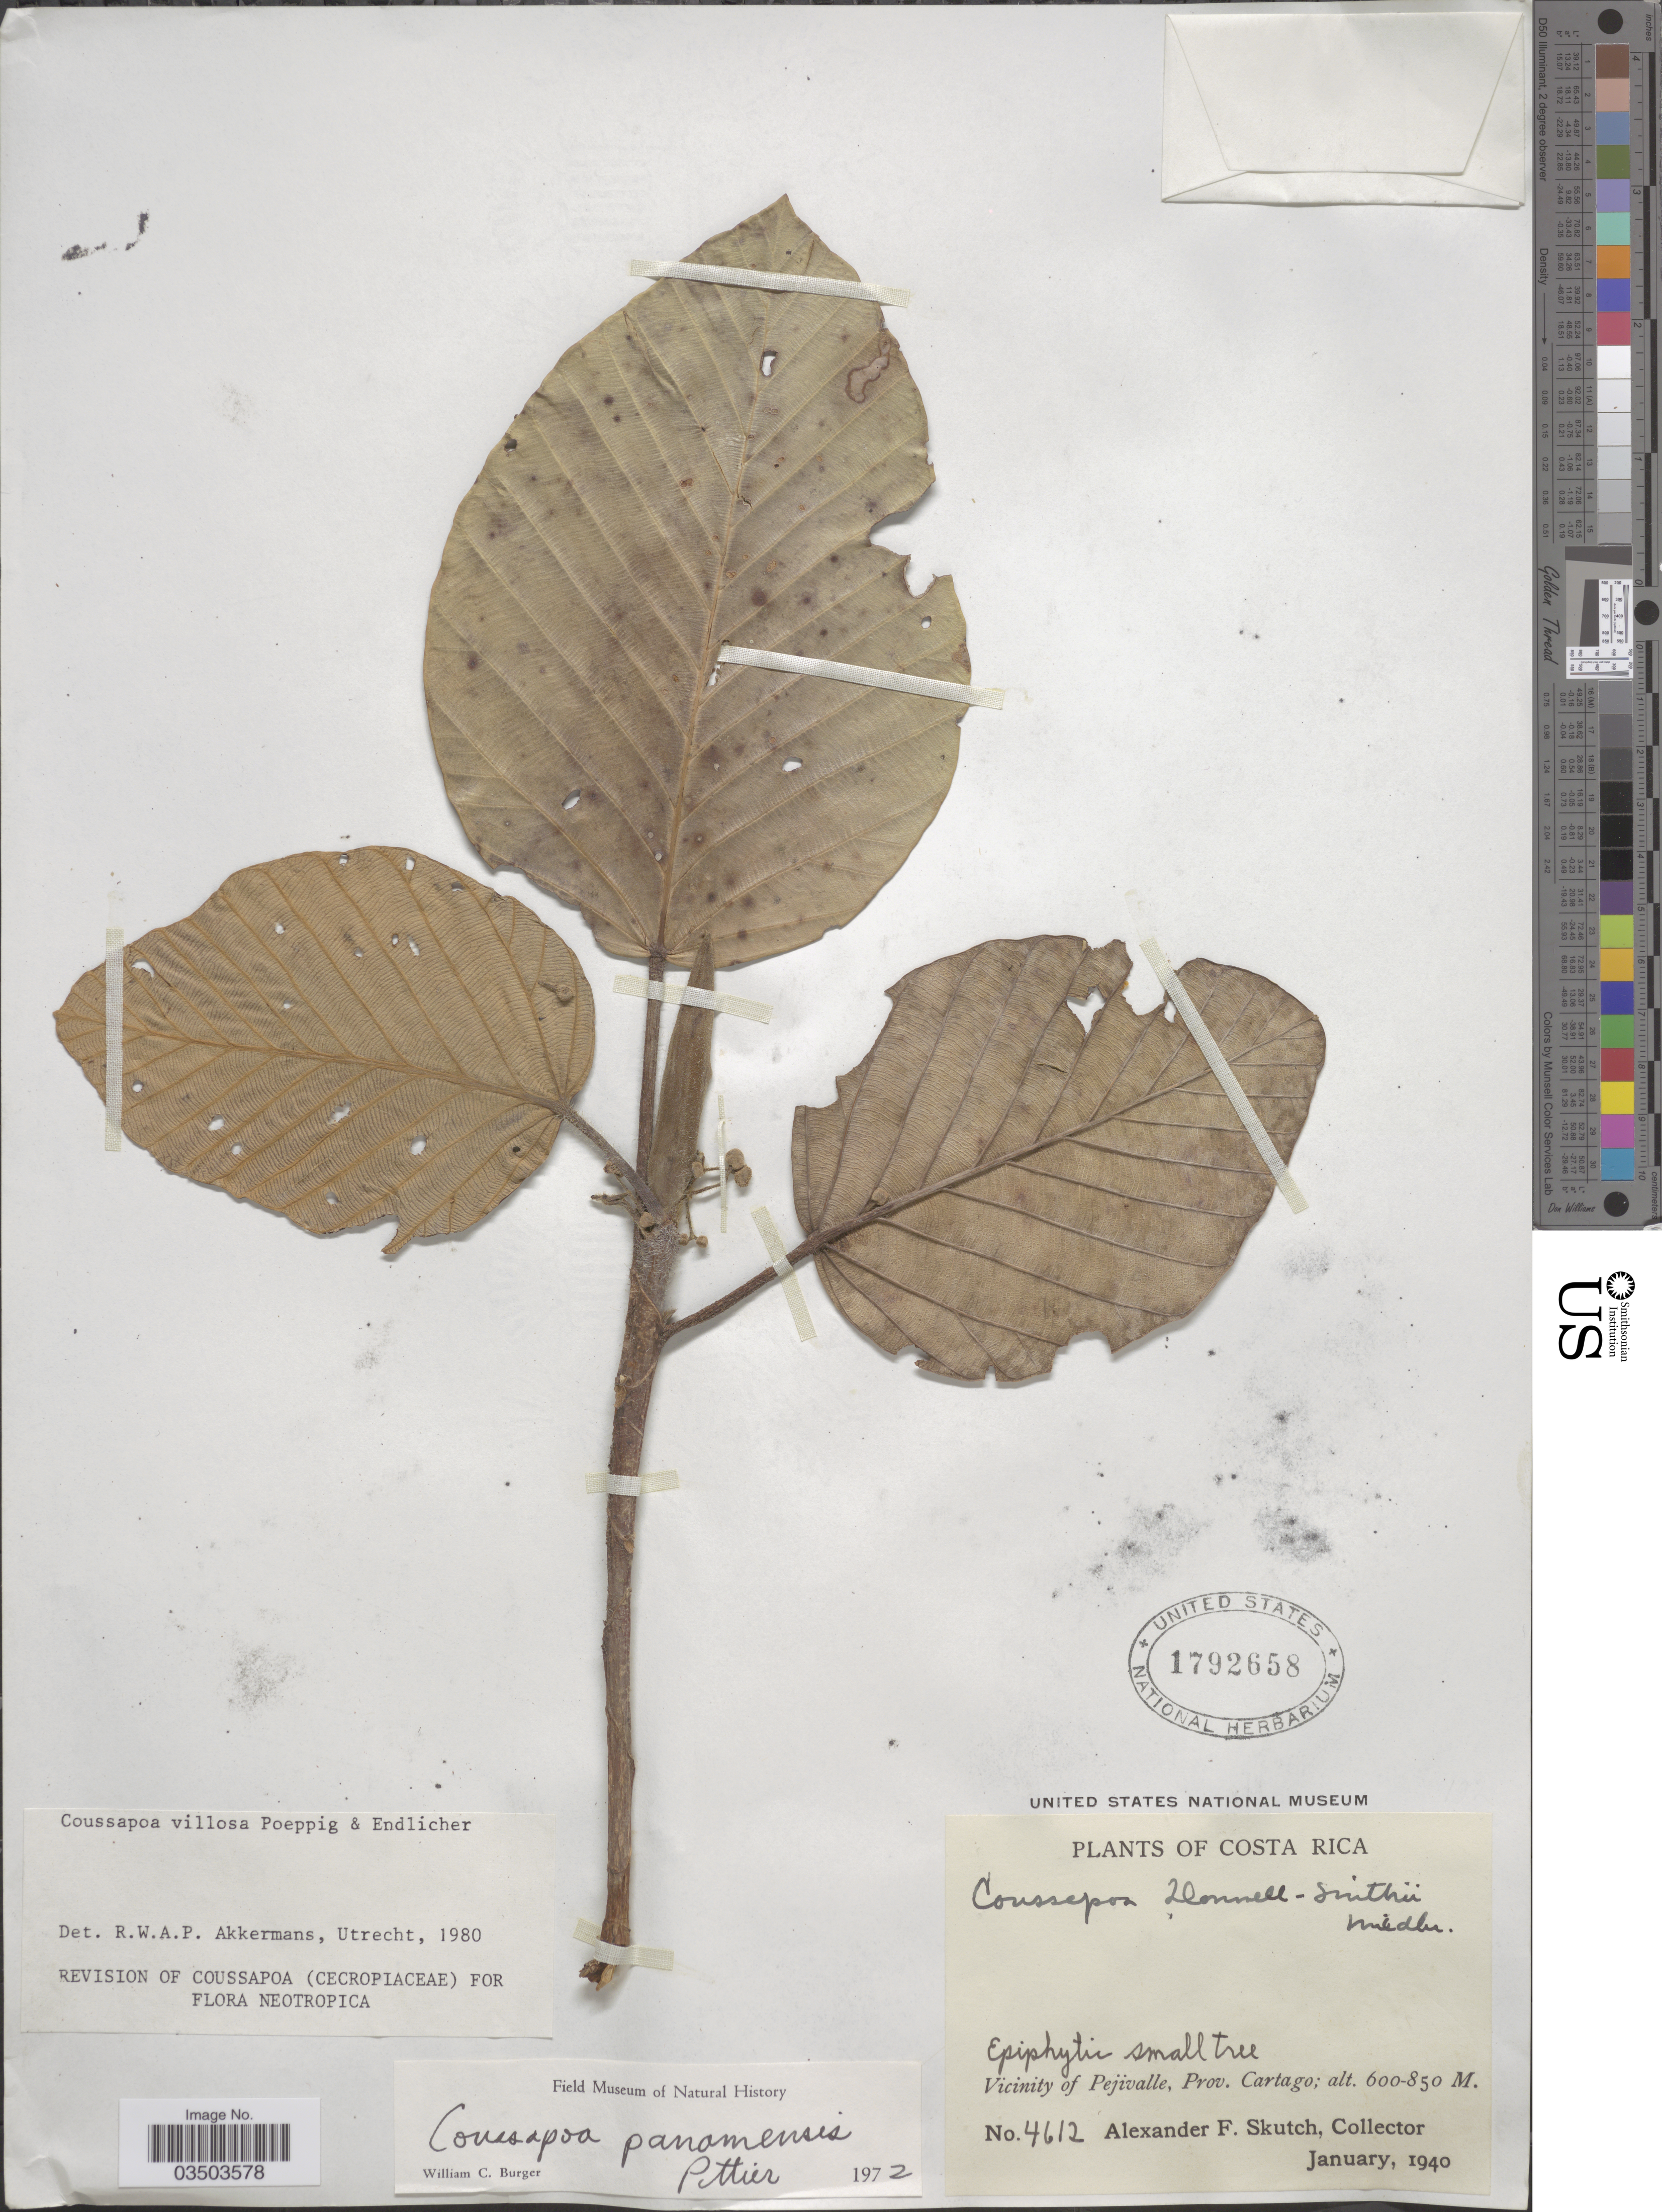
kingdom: Plantae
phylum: Tracheophyta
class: Magnoliopsida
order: Rosales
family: Urticaceae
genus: Coussapoa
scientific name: Coussapoa villosa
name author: Poepp. & Endl.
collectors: A. F. Skutch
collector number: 4612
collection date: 1940-01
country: Costa Rica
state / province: Cartago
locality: Vicinity of Pejivalle.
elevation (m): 600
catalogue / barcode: US 1792658